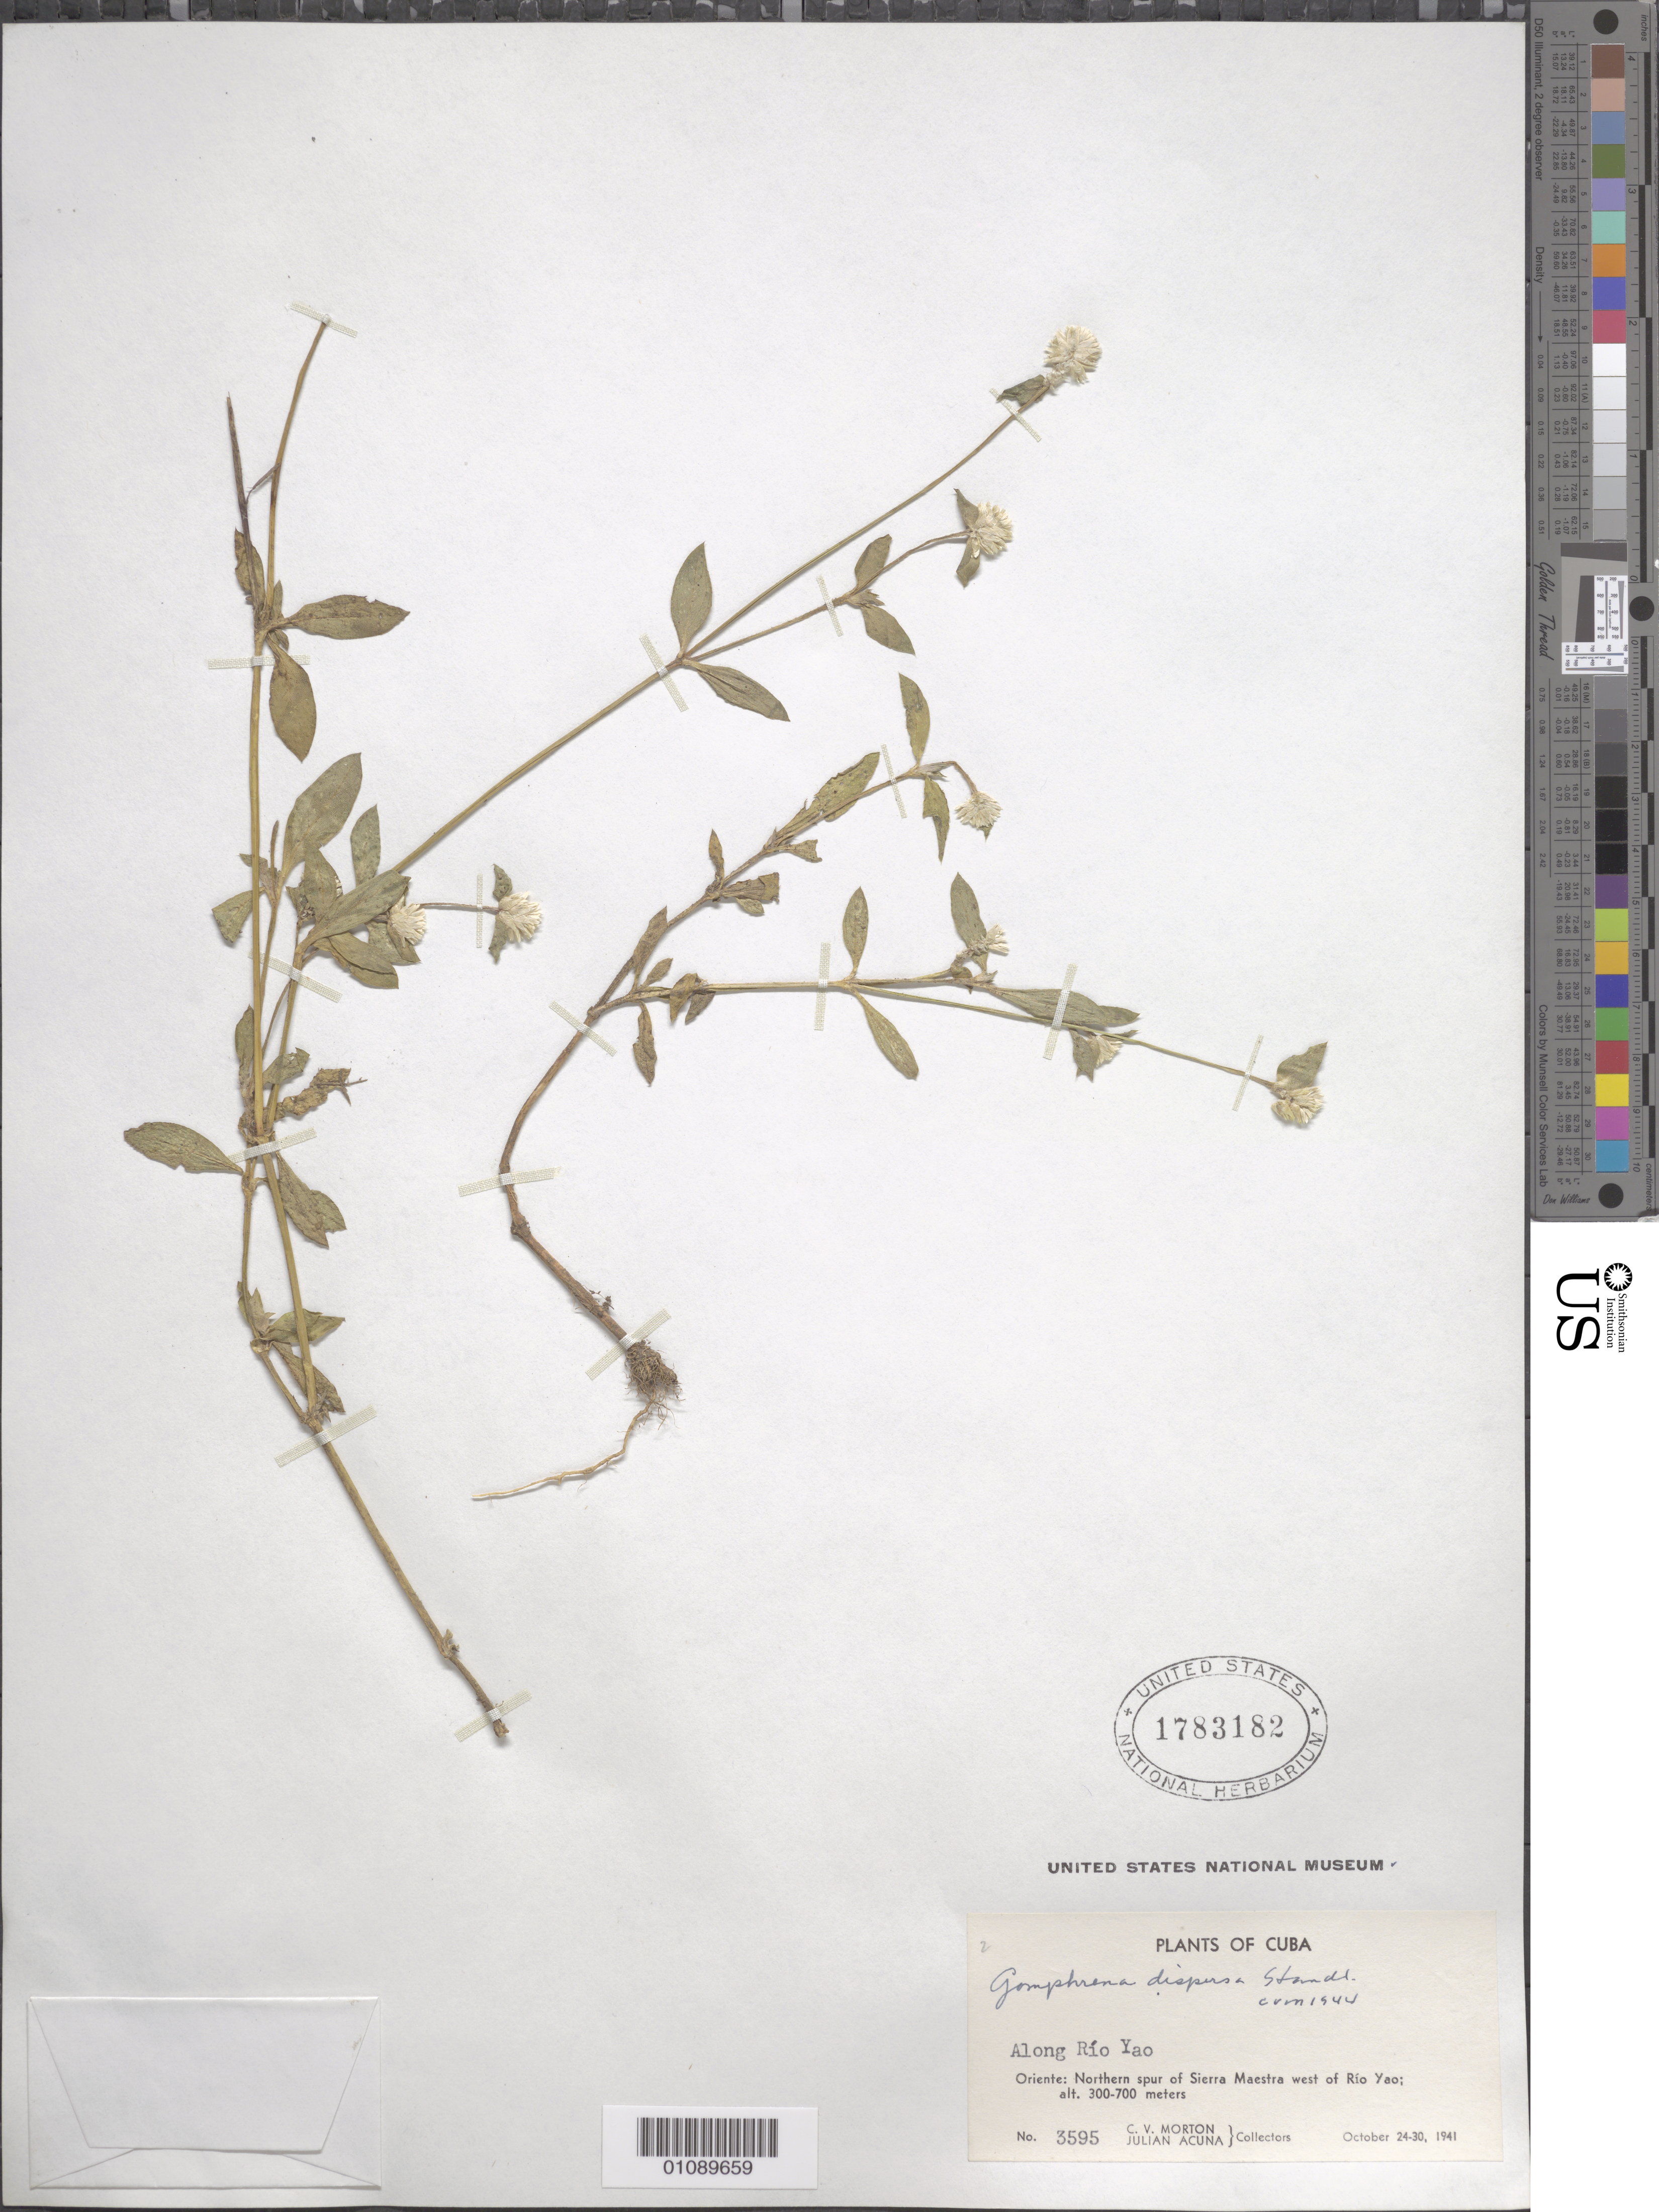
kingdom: Plantae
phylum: Tracheophyta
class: Magnoliopsida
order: Caryophyllales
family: Amaranthaceae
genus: Gomphrena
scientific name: Gomphrena dispersa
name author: Standl.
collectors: C. V. Morton & J. Acuña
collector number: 3595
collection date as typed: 24 Oct 1941 to 30 Oct 1941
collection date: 1941-10-24/1941-10-30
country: Cuba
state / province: Oriente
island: Cuba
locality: Oriente: N spur of Sierra Maestra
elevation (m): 300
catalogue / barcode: US 1783182